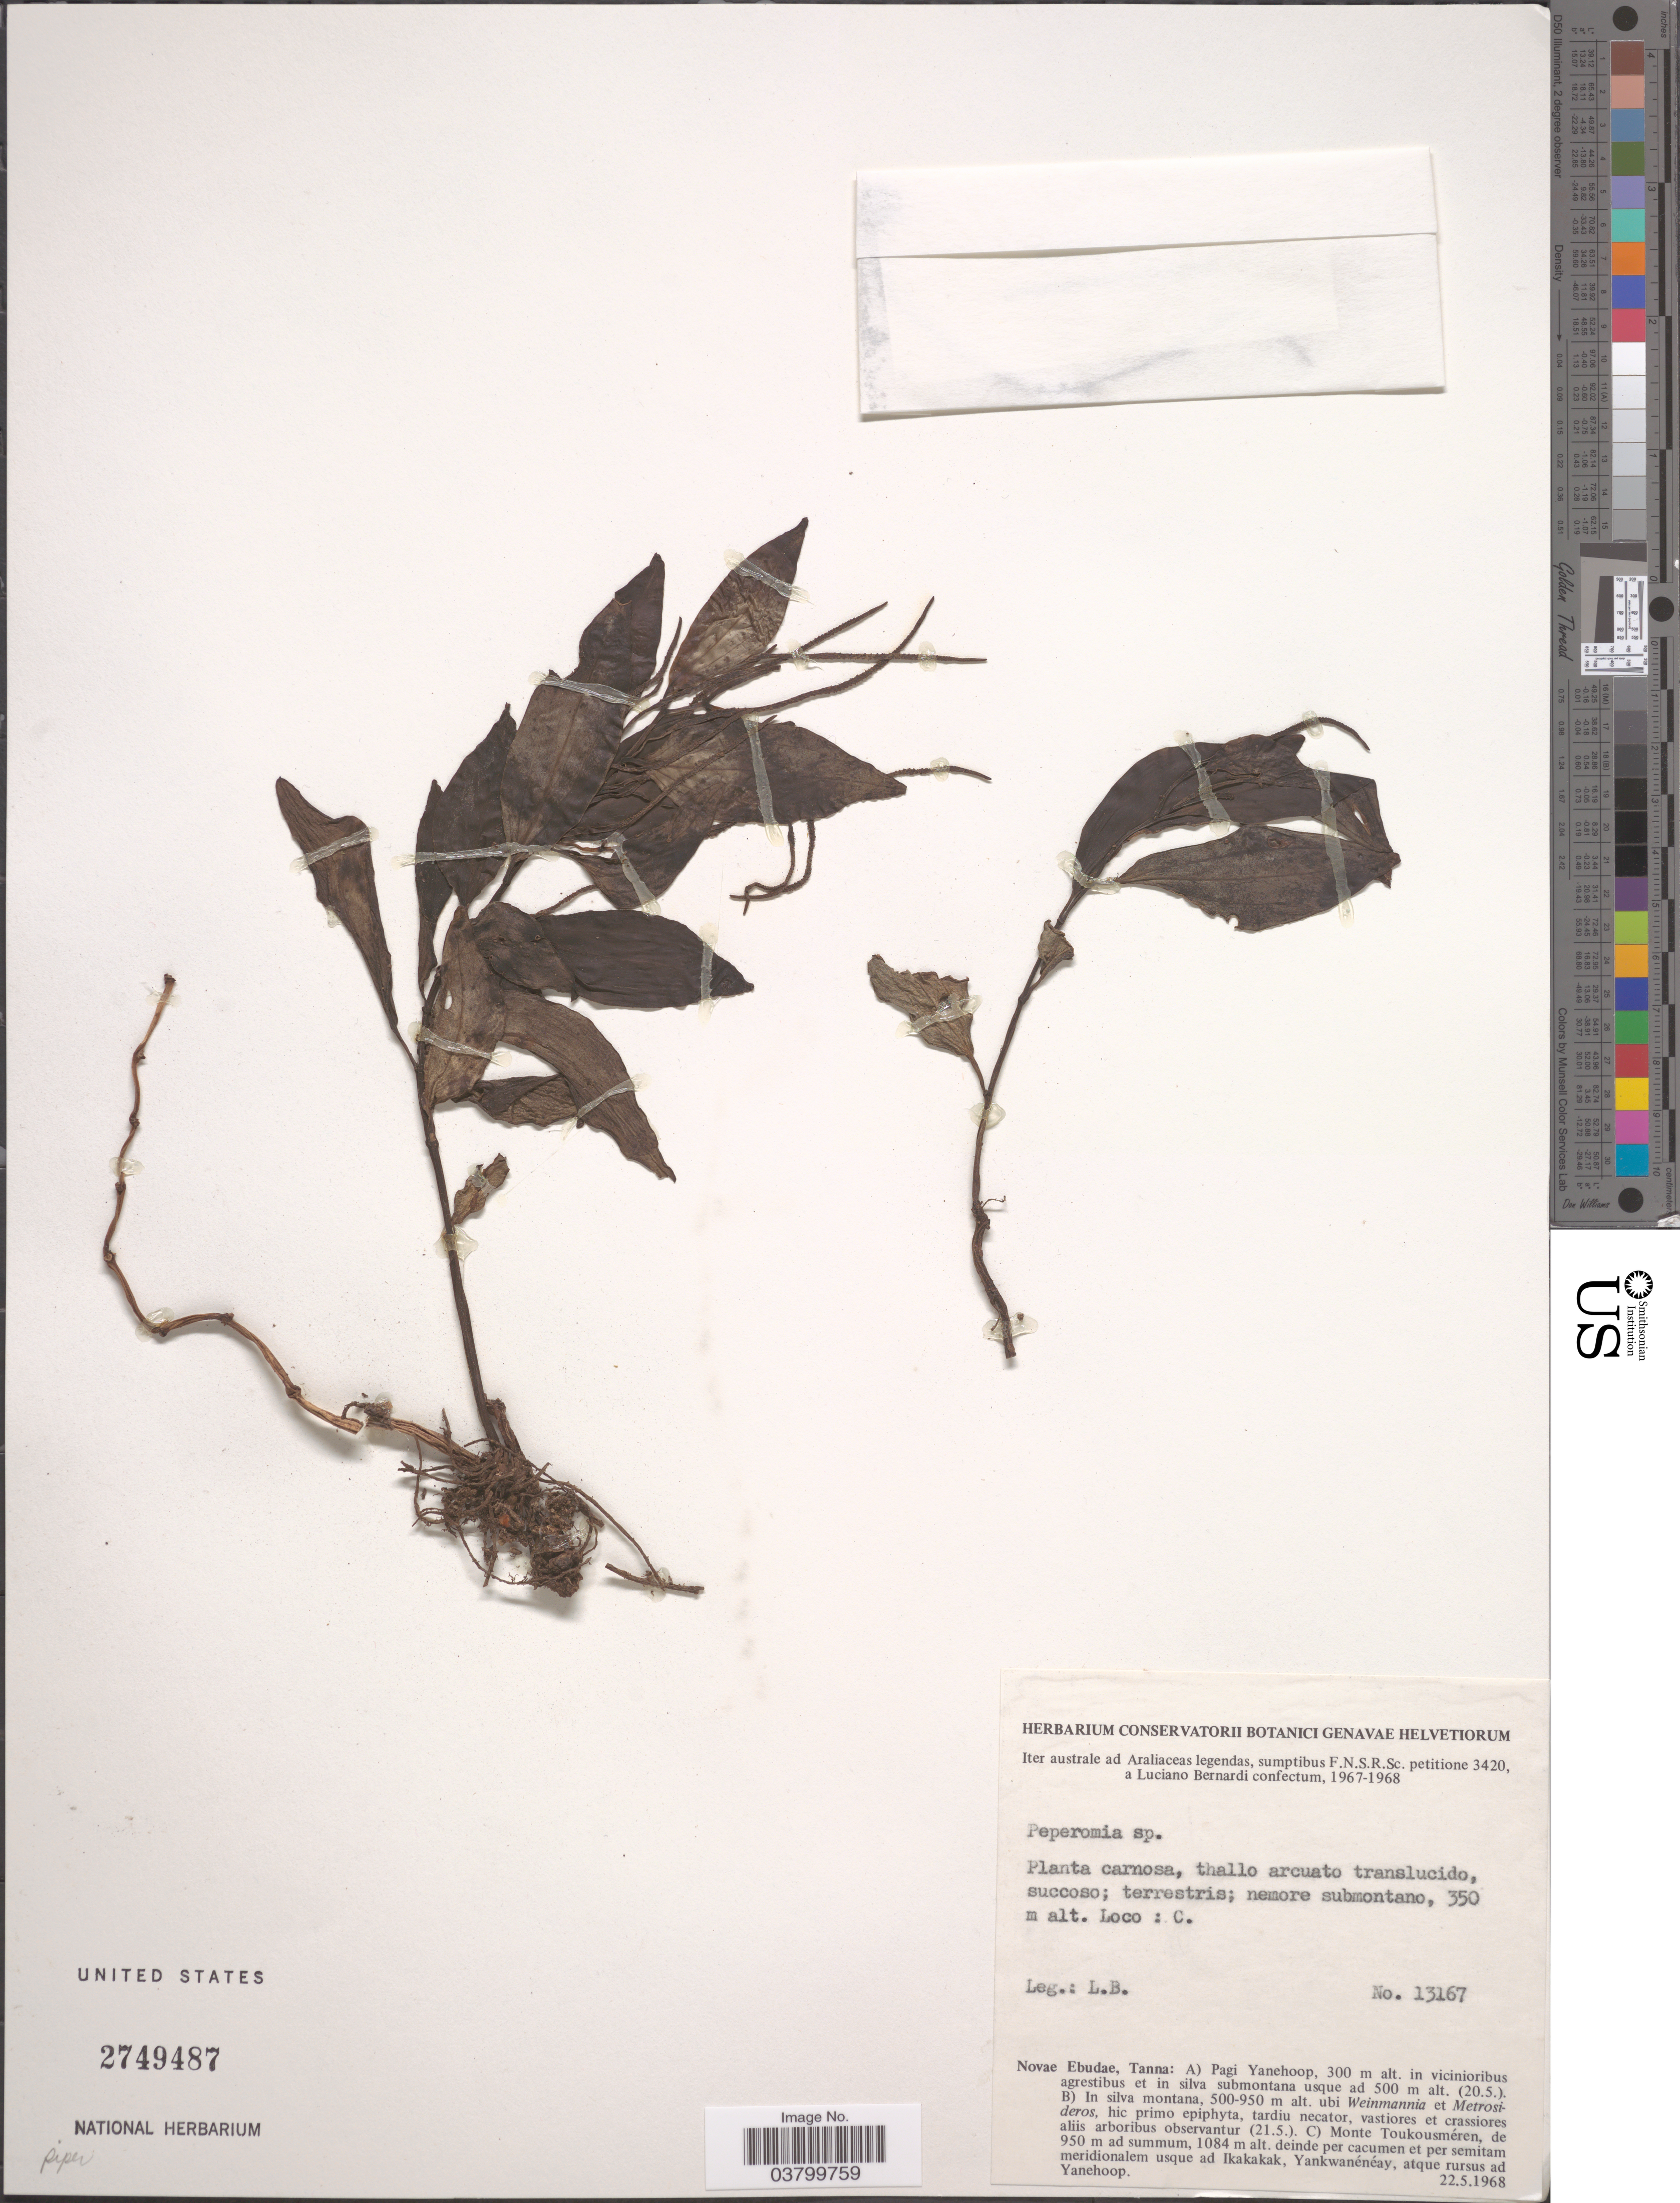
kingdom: Plantae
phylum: Tracheophyta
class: Magnoliopsida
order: Piperales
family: Piperaceae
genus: Peperomia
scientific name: Peperomia sp.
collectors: L. Bernardi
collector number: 13167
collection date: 1968-05-22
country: Vanuatu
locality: Iter australe. Novae Ebudae, Tanna: Monte Toukousméren, deinde per cacumen et per semitam meridionalem usque ad Ikakakak, Yankwanénéay, atque rursus ad Yanehoop.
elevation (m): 350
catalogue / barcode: US 2749487